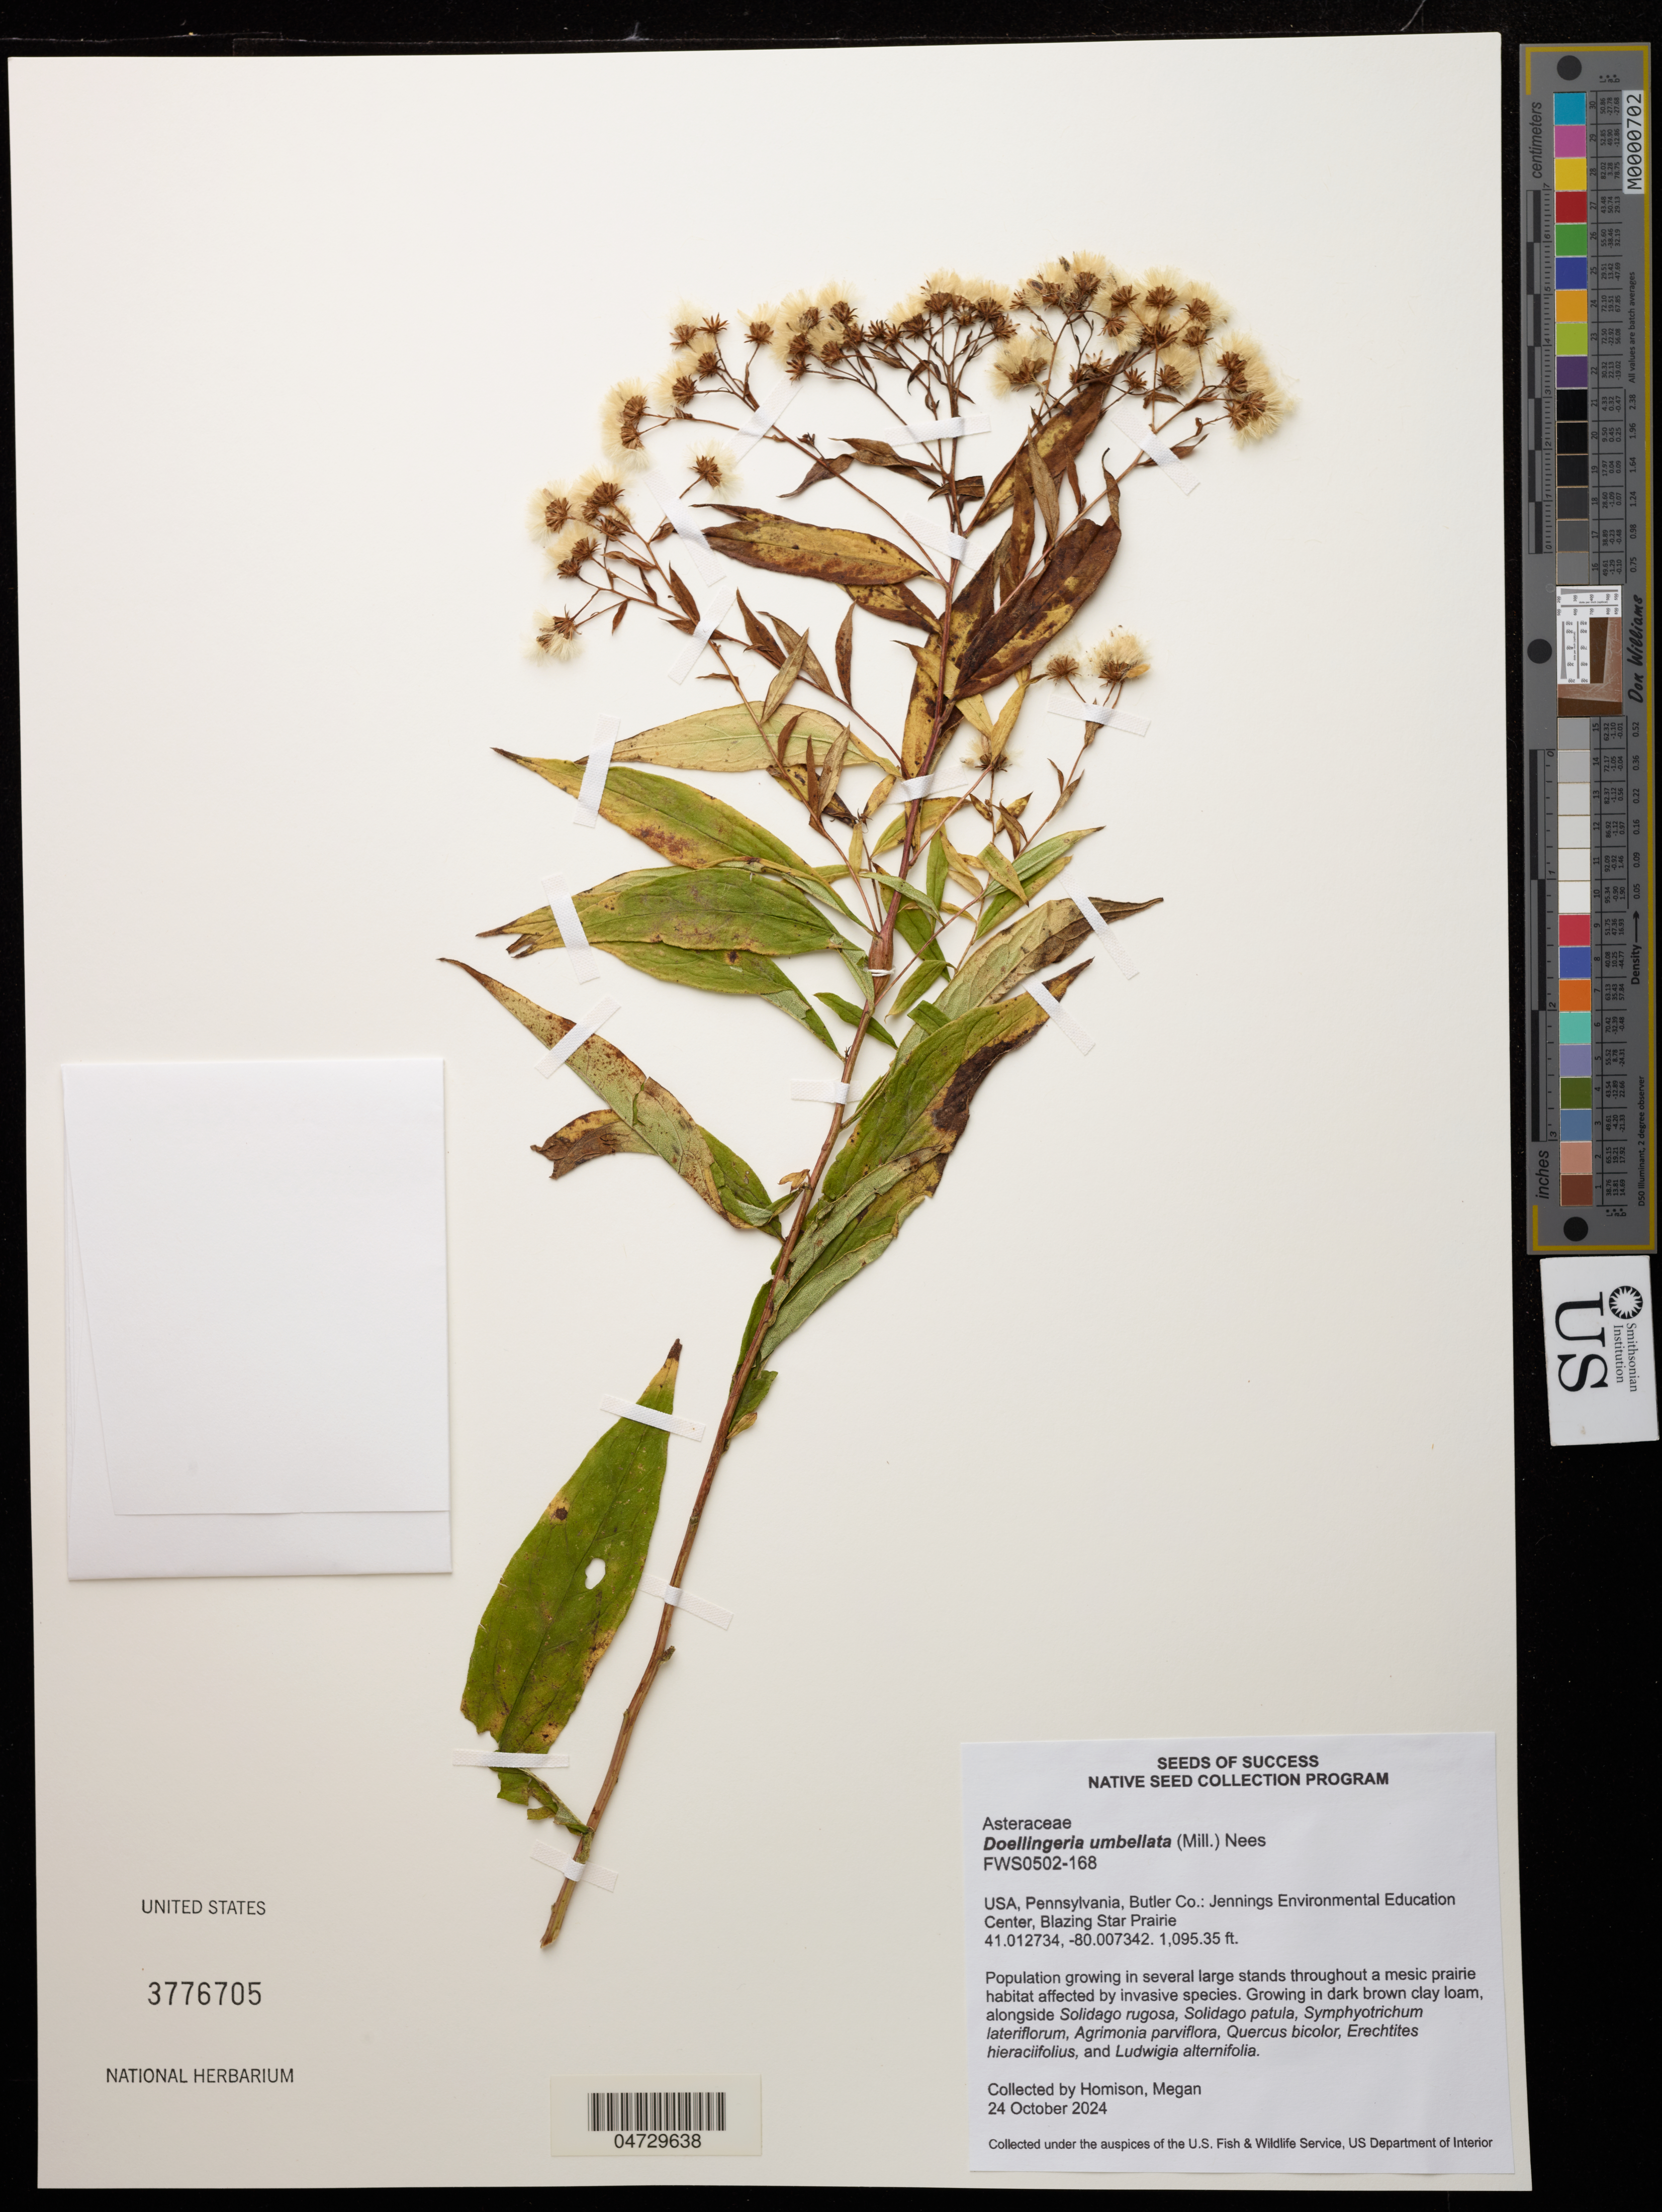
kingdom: Plantae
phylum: Tracheophyta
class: Magnoliopsida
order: Asterales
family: Asteraceae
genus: Doellingeria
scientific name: Doellingeria umbellata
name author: (Mill.) Nees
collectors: M. Homison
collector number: FWS0502-168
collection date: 2024-10-24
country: United States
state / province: Pennsylvania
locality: Butler Co.: Jennings Environmental Education Center, Blazing Star Prairie.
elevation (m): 333.86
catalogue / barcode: US 3776705